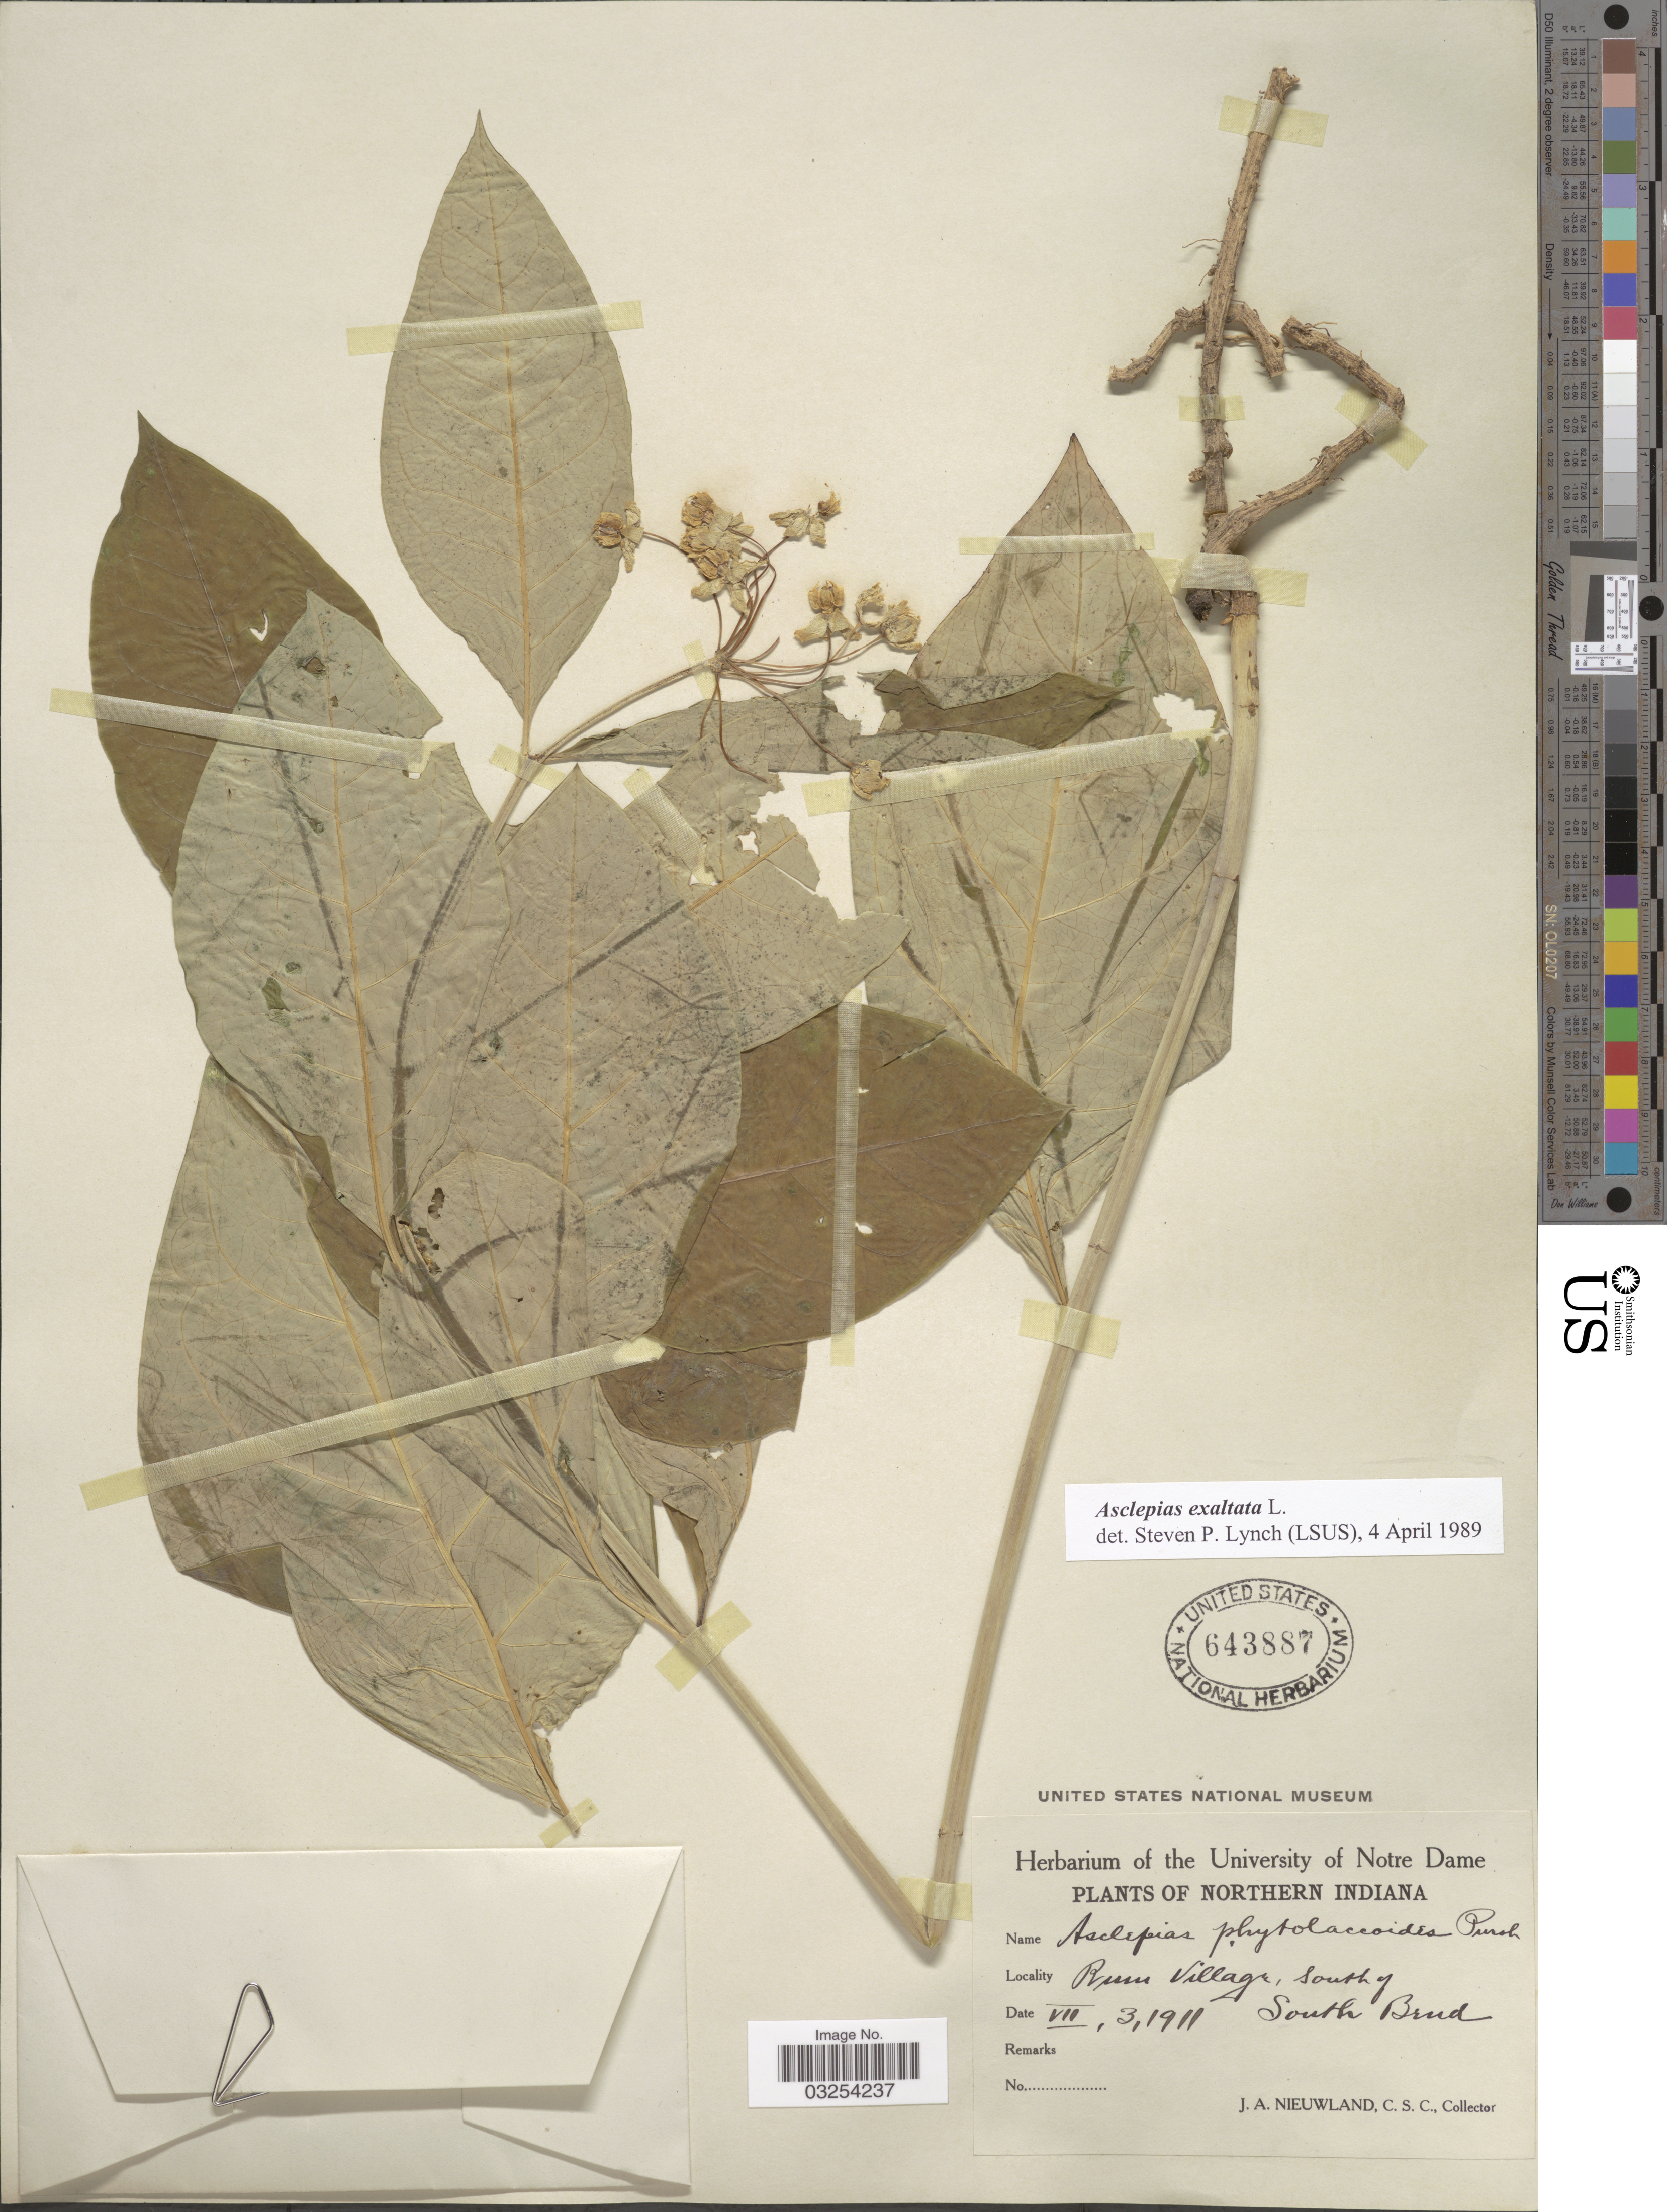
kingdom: Plantae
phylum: Tracheophyta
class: Magnoliopsida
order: Gentianales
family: Apocynaceae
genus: Asclepias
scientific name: Asclepias exaltata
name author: Muhl.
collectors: J. A. Nieuwland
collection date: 1911-07-03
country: United States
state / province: Indiana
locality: Northern Indiana. Rum Village, south of South Bend.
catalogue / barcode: US 643887